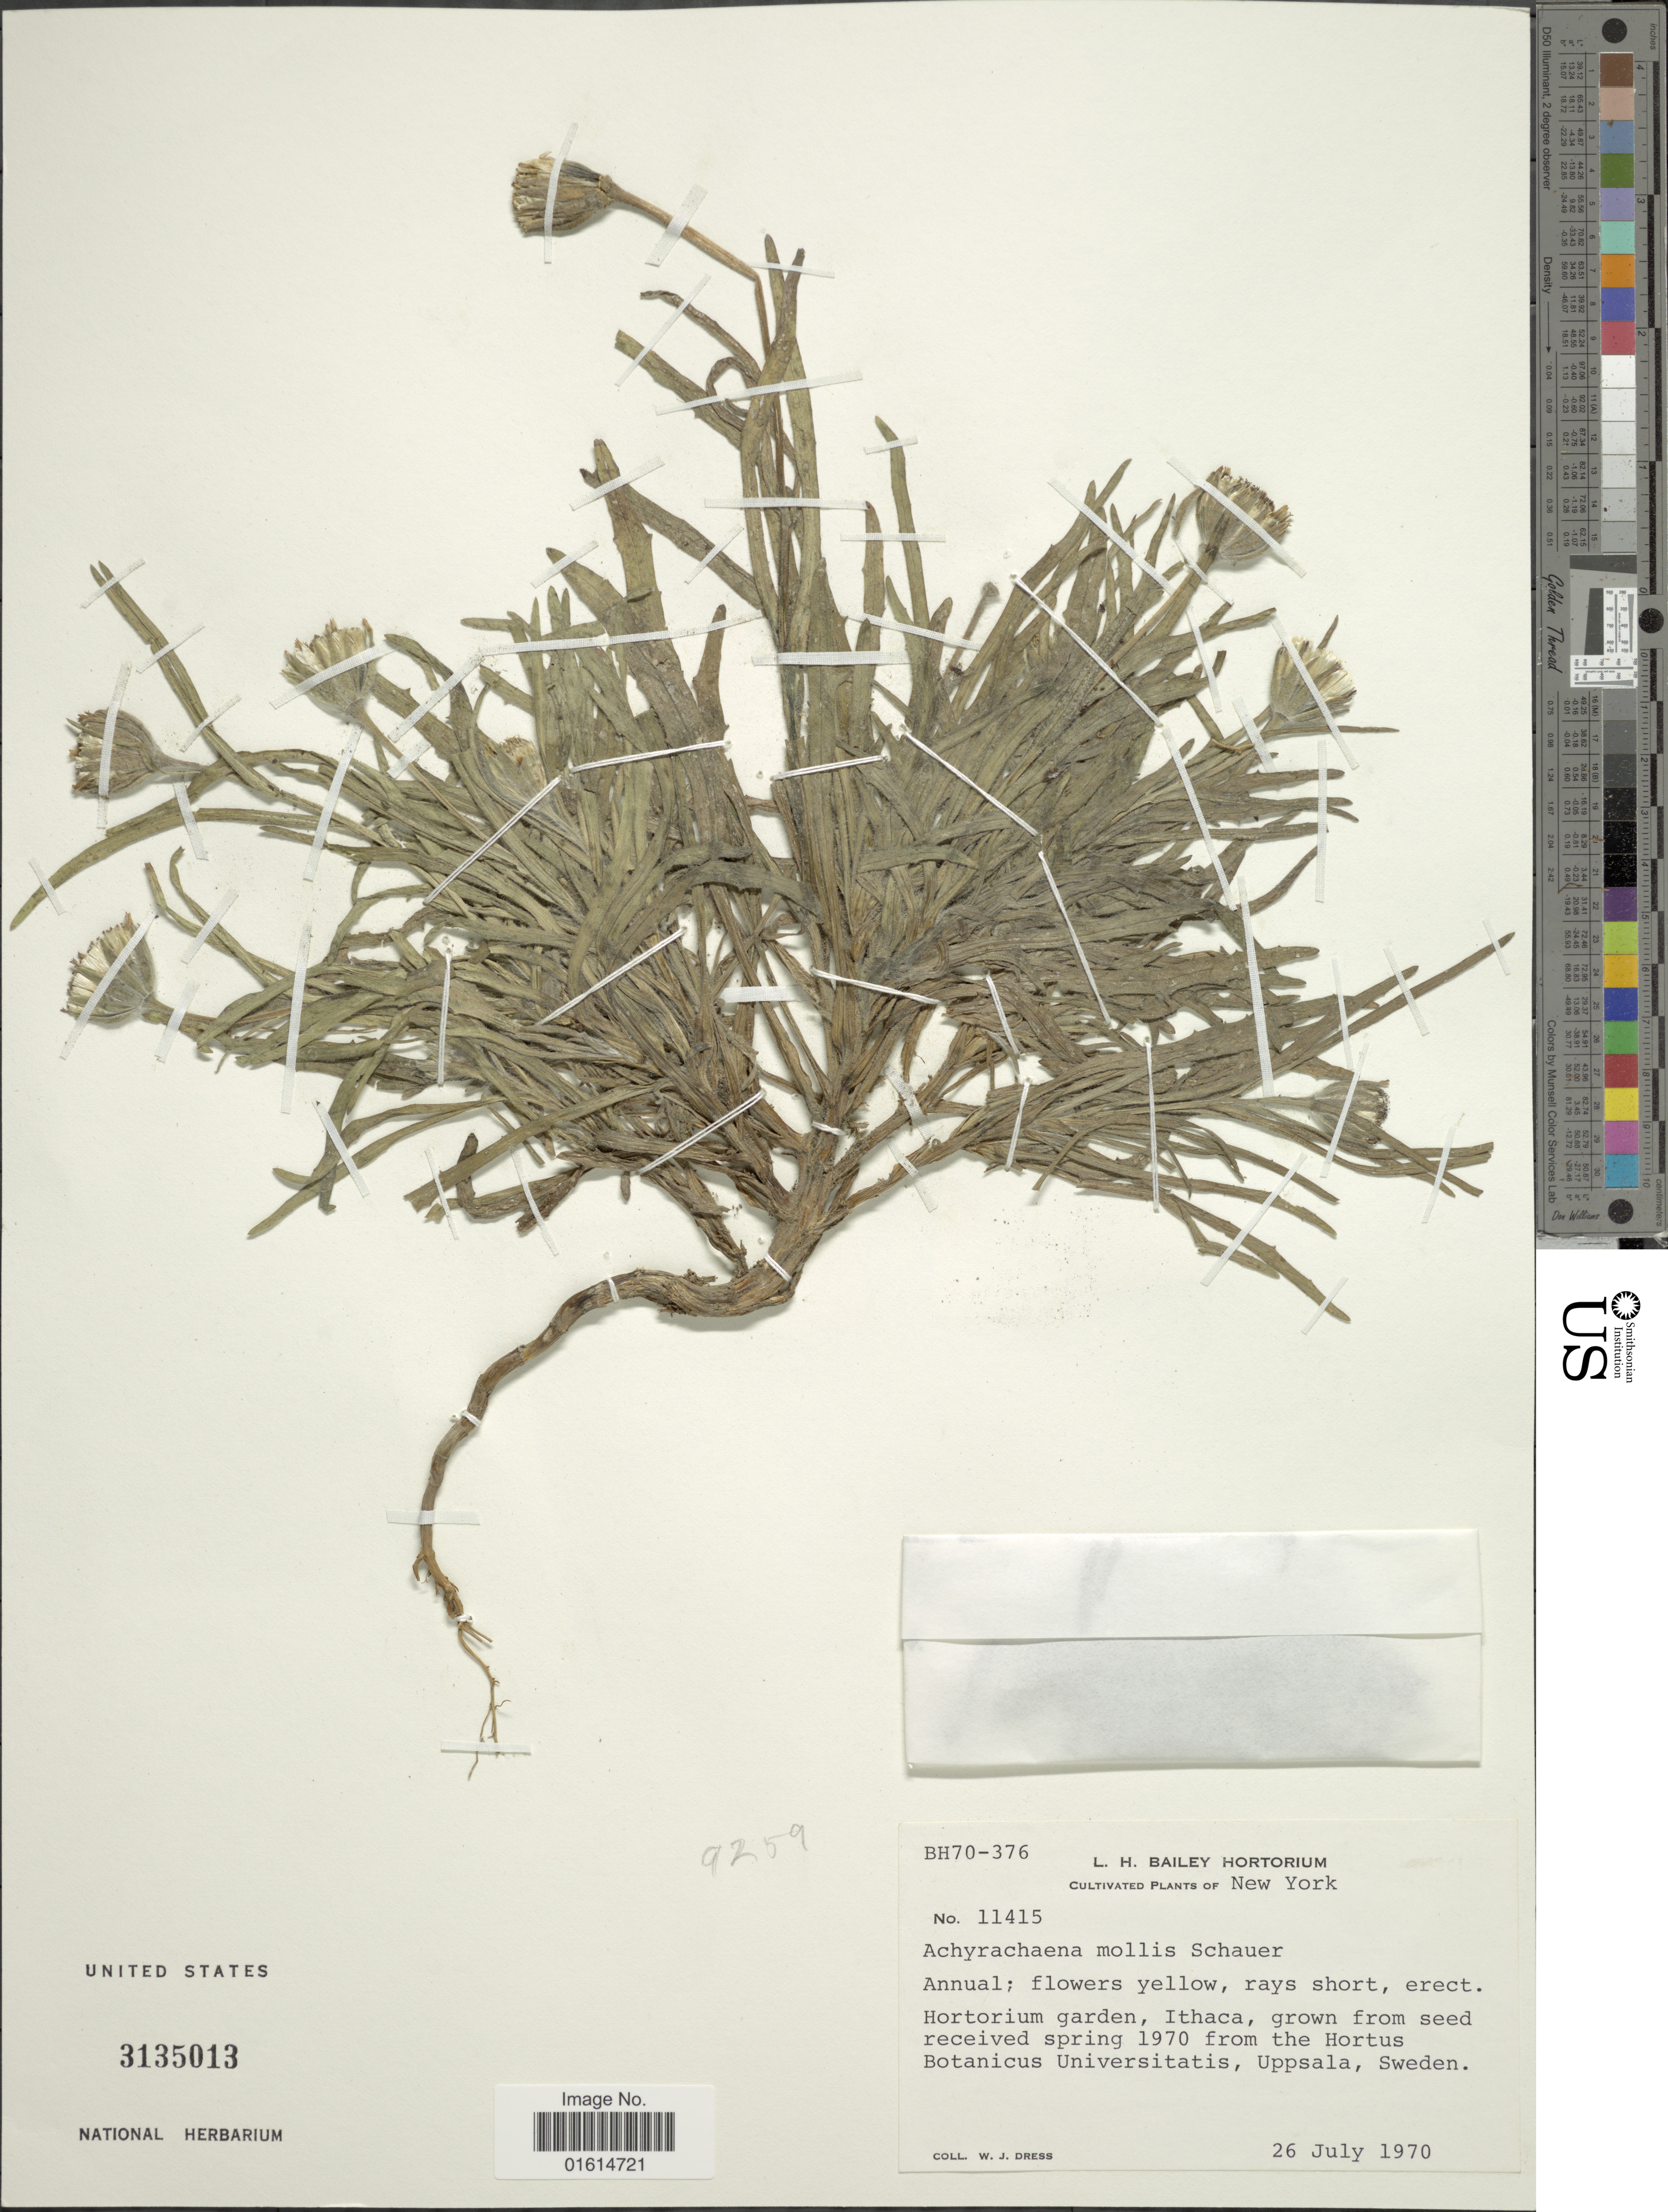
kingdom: Plantae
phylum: Tracheophyta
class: Magnoliopsida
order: Asterales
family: Asteraceae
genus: Achyrachaena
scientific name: Achyrachaena mollis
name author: Schauer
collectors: W. Dress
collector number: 11415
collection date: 1970-07-26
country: United States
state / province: New York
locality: Hortorium garden, Ithaca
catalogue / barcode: US 3135013